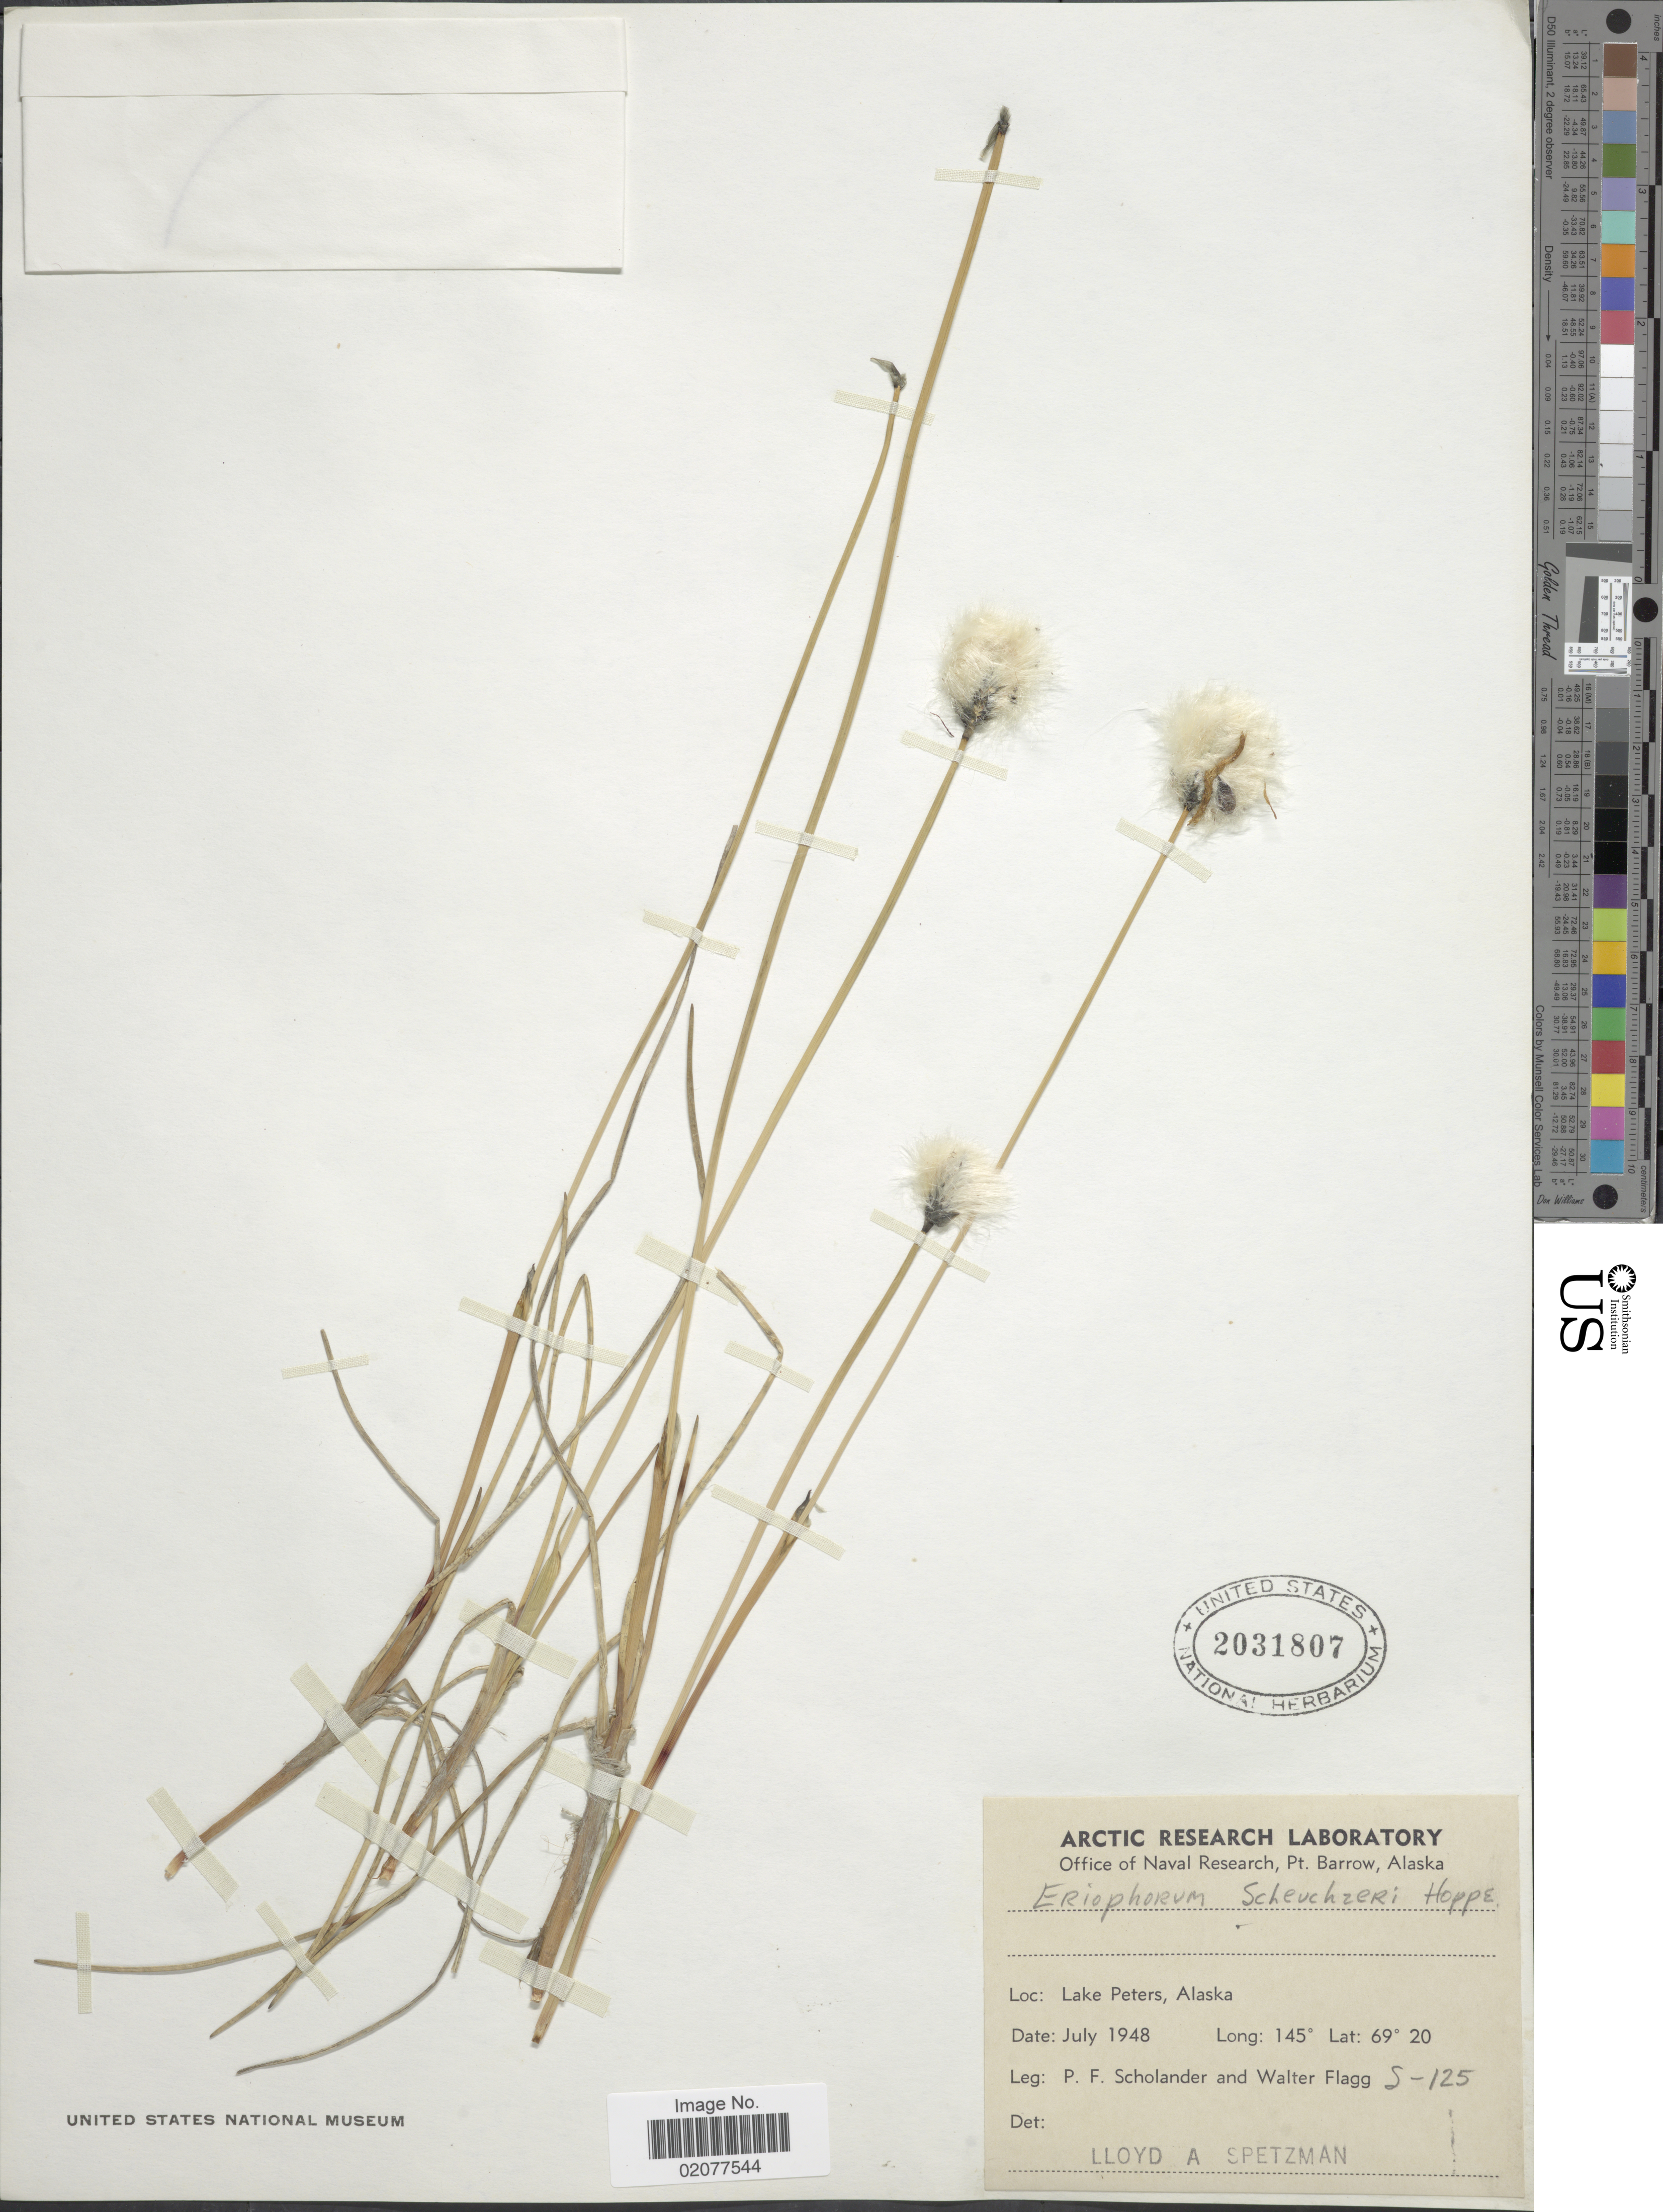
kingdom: Plantae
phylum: Tracheophyta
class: Liliopsida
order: Poales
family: Cyperaceae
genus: Eriophorum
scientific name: Eriophorum scheuchzeri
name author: Hoppe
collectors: P. Scholander & W. Flagg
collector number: S-125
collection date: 1948-07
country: United States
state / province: Alaska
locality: Lake Peters, Alaska.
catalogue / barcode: US 2031807